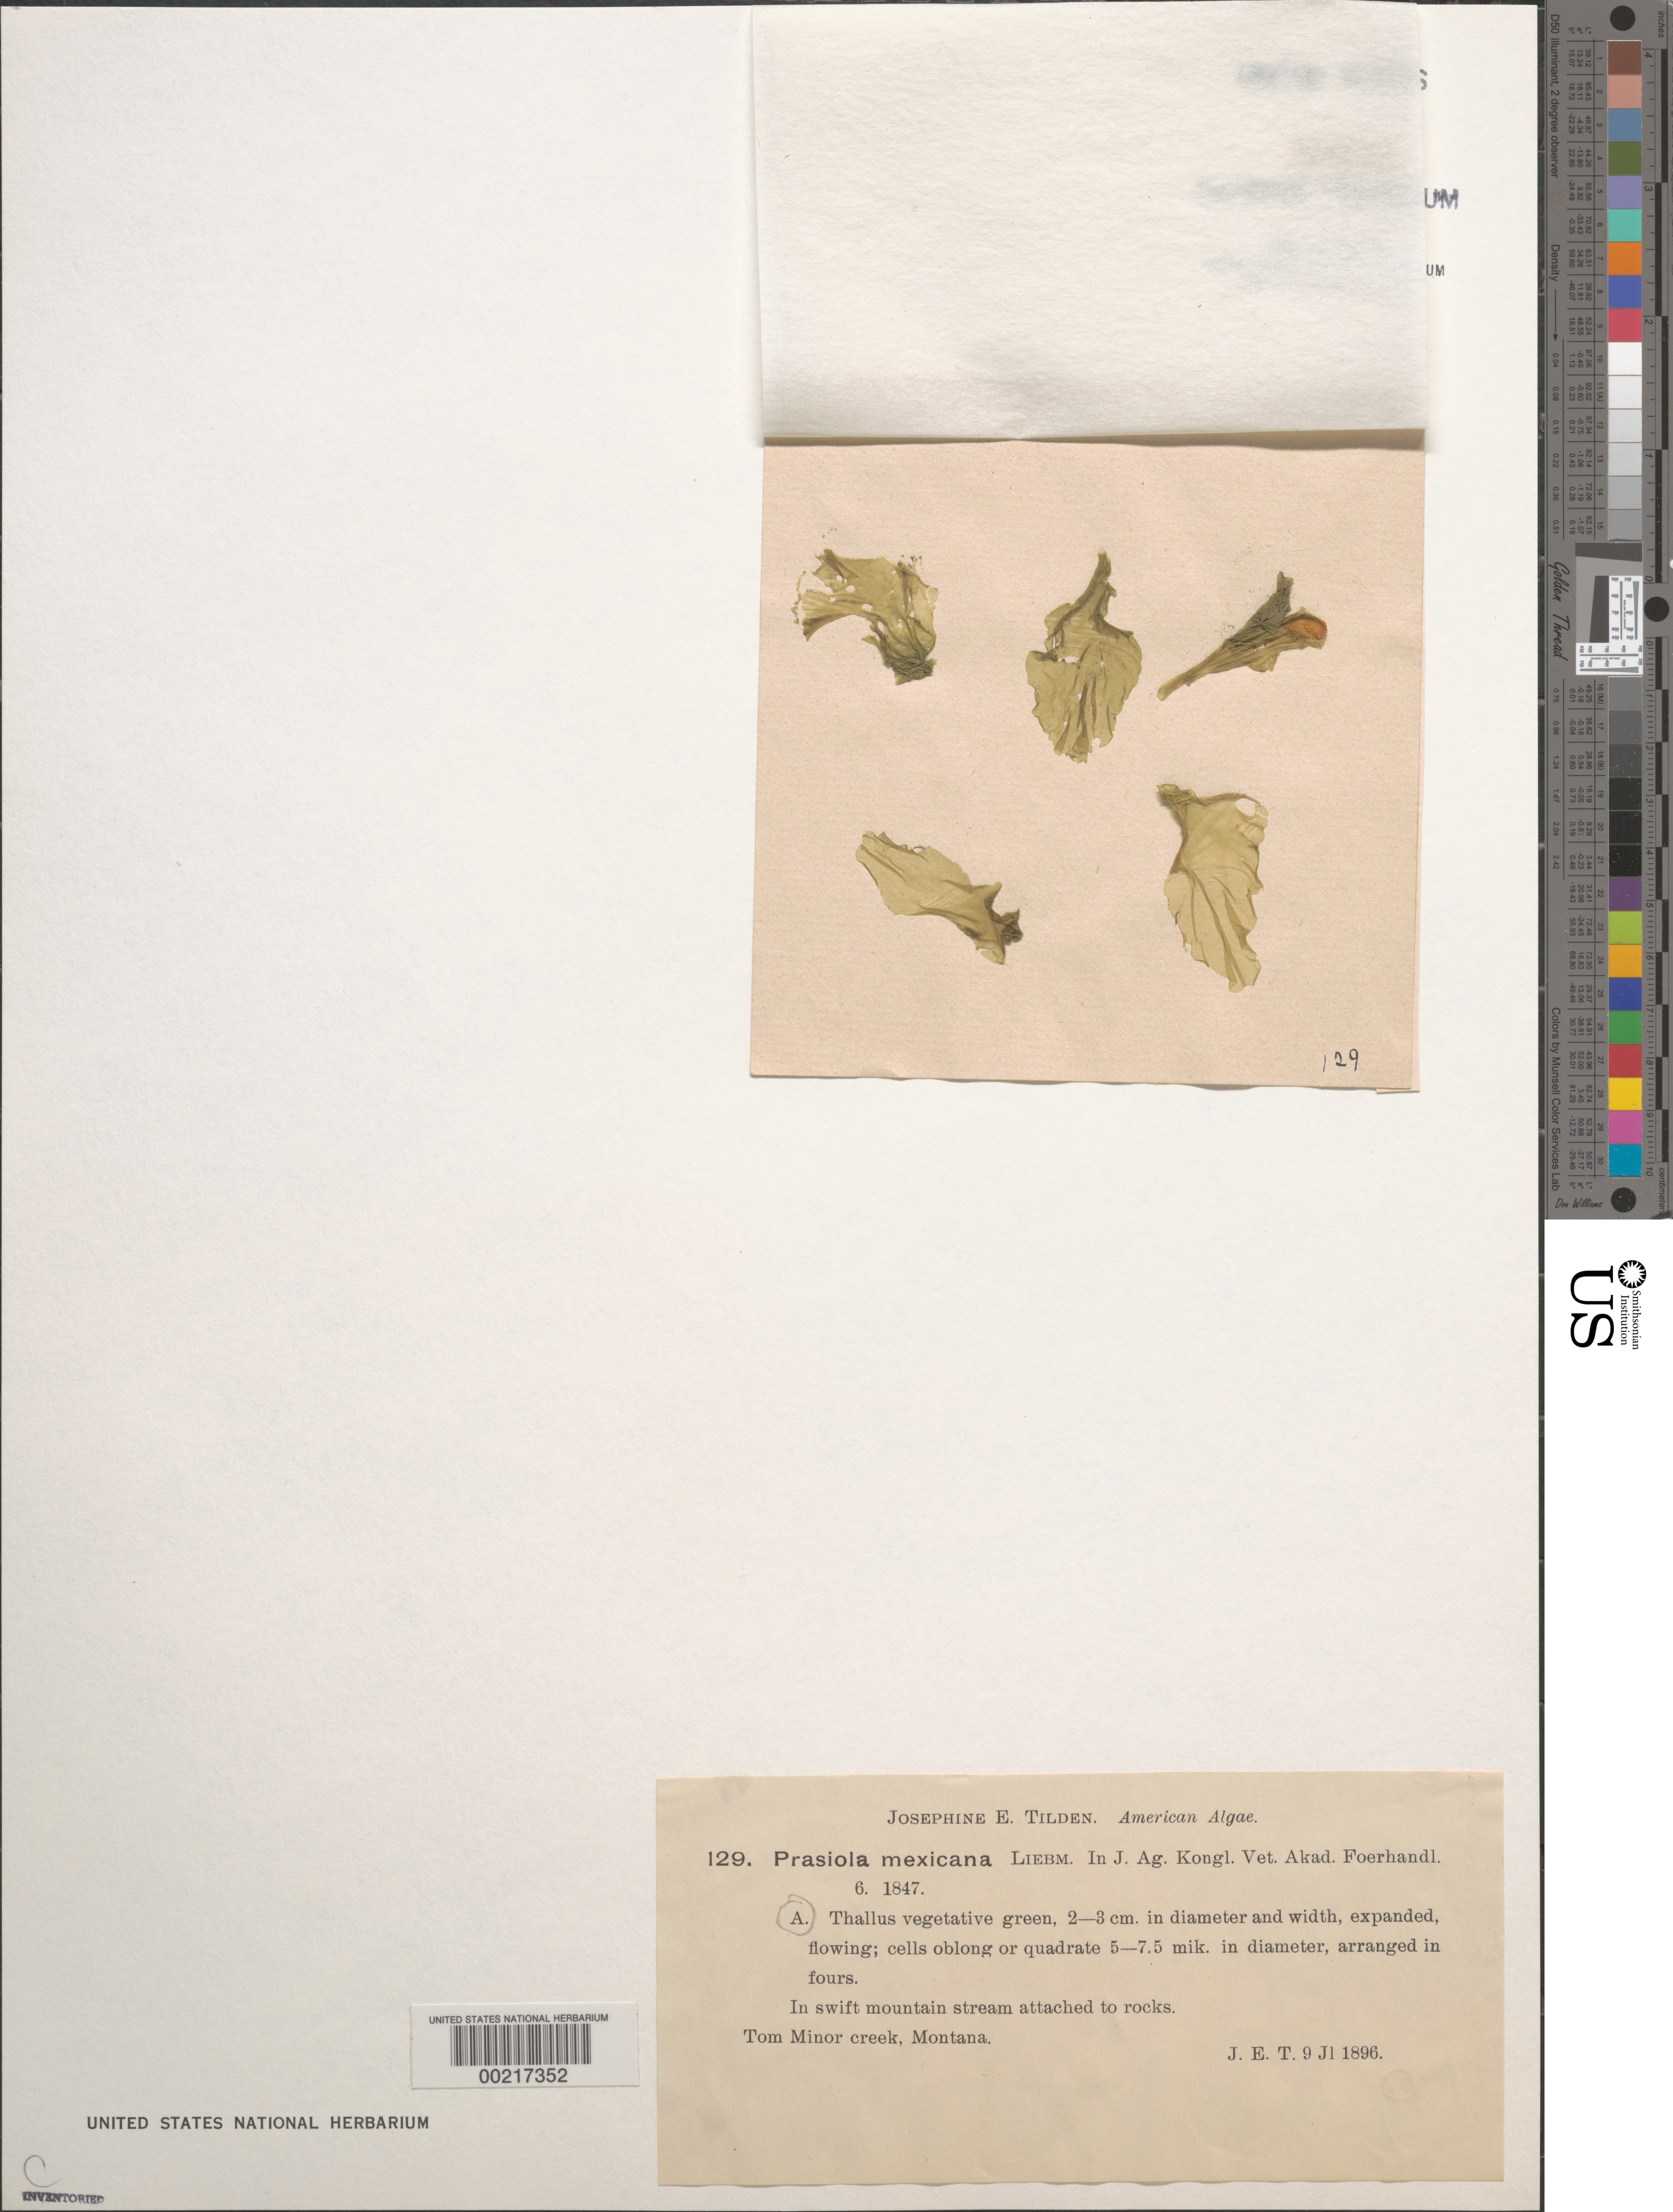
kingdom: Plantae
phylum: Chlorophyta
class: Trebouxiophyceae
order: Prasiolales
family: Prasiolaceae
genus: Prasiola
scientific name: Prasiola mexicana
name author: J. Agardh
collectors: J. E. Tilden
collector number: JET 129a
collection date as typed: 09 Jul 1896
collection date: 1896-07-09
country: United States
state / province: Montana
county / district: Park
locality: Tom Minor Creek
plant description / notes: Tilden, American Algae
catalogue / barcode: US 54171